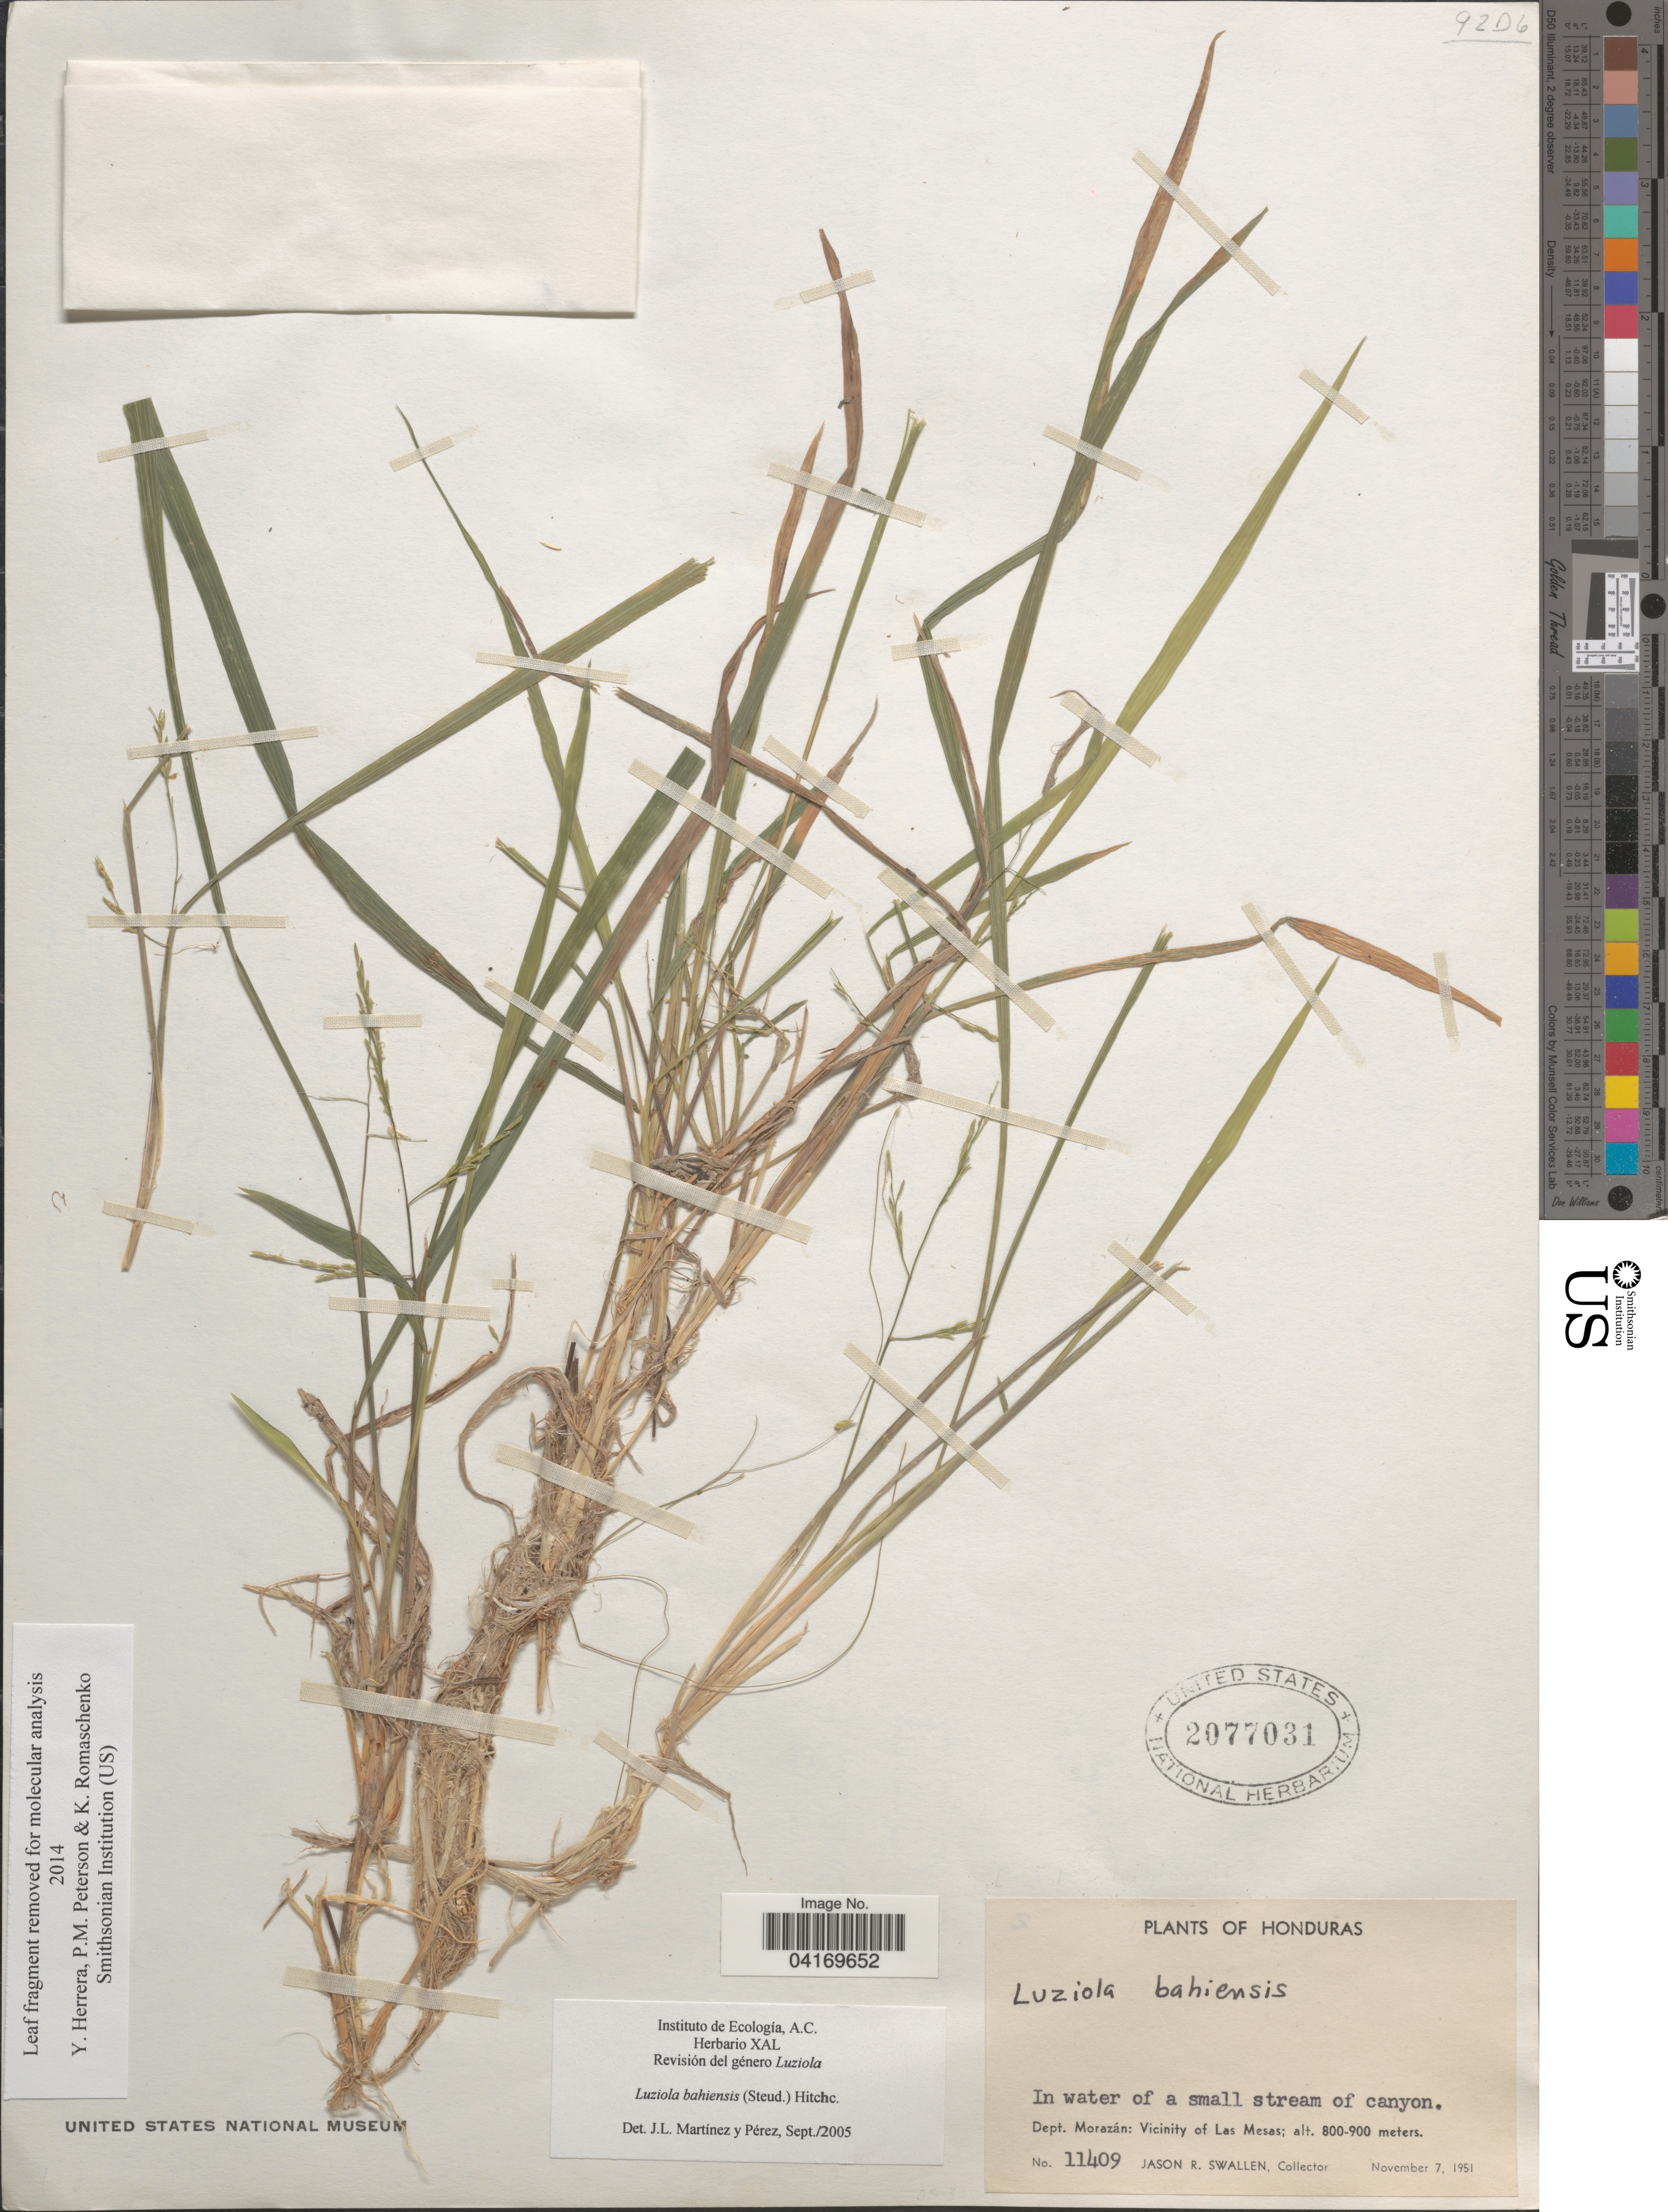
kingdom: Plantae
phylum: Tracheophyta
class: Liliopsida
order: Poales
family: Poaceae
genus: Luziola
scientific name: Luziola bahiensis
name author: (Steud.) Hitchc.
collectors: J. R. Swallen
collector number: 11409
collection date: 1951-11-07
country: Honduras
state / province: Fco. Morazán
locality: Small stream of canyon. Dept. Morazán: Vicinity of Las Mesas.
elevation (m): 800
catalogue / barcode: US 2077031